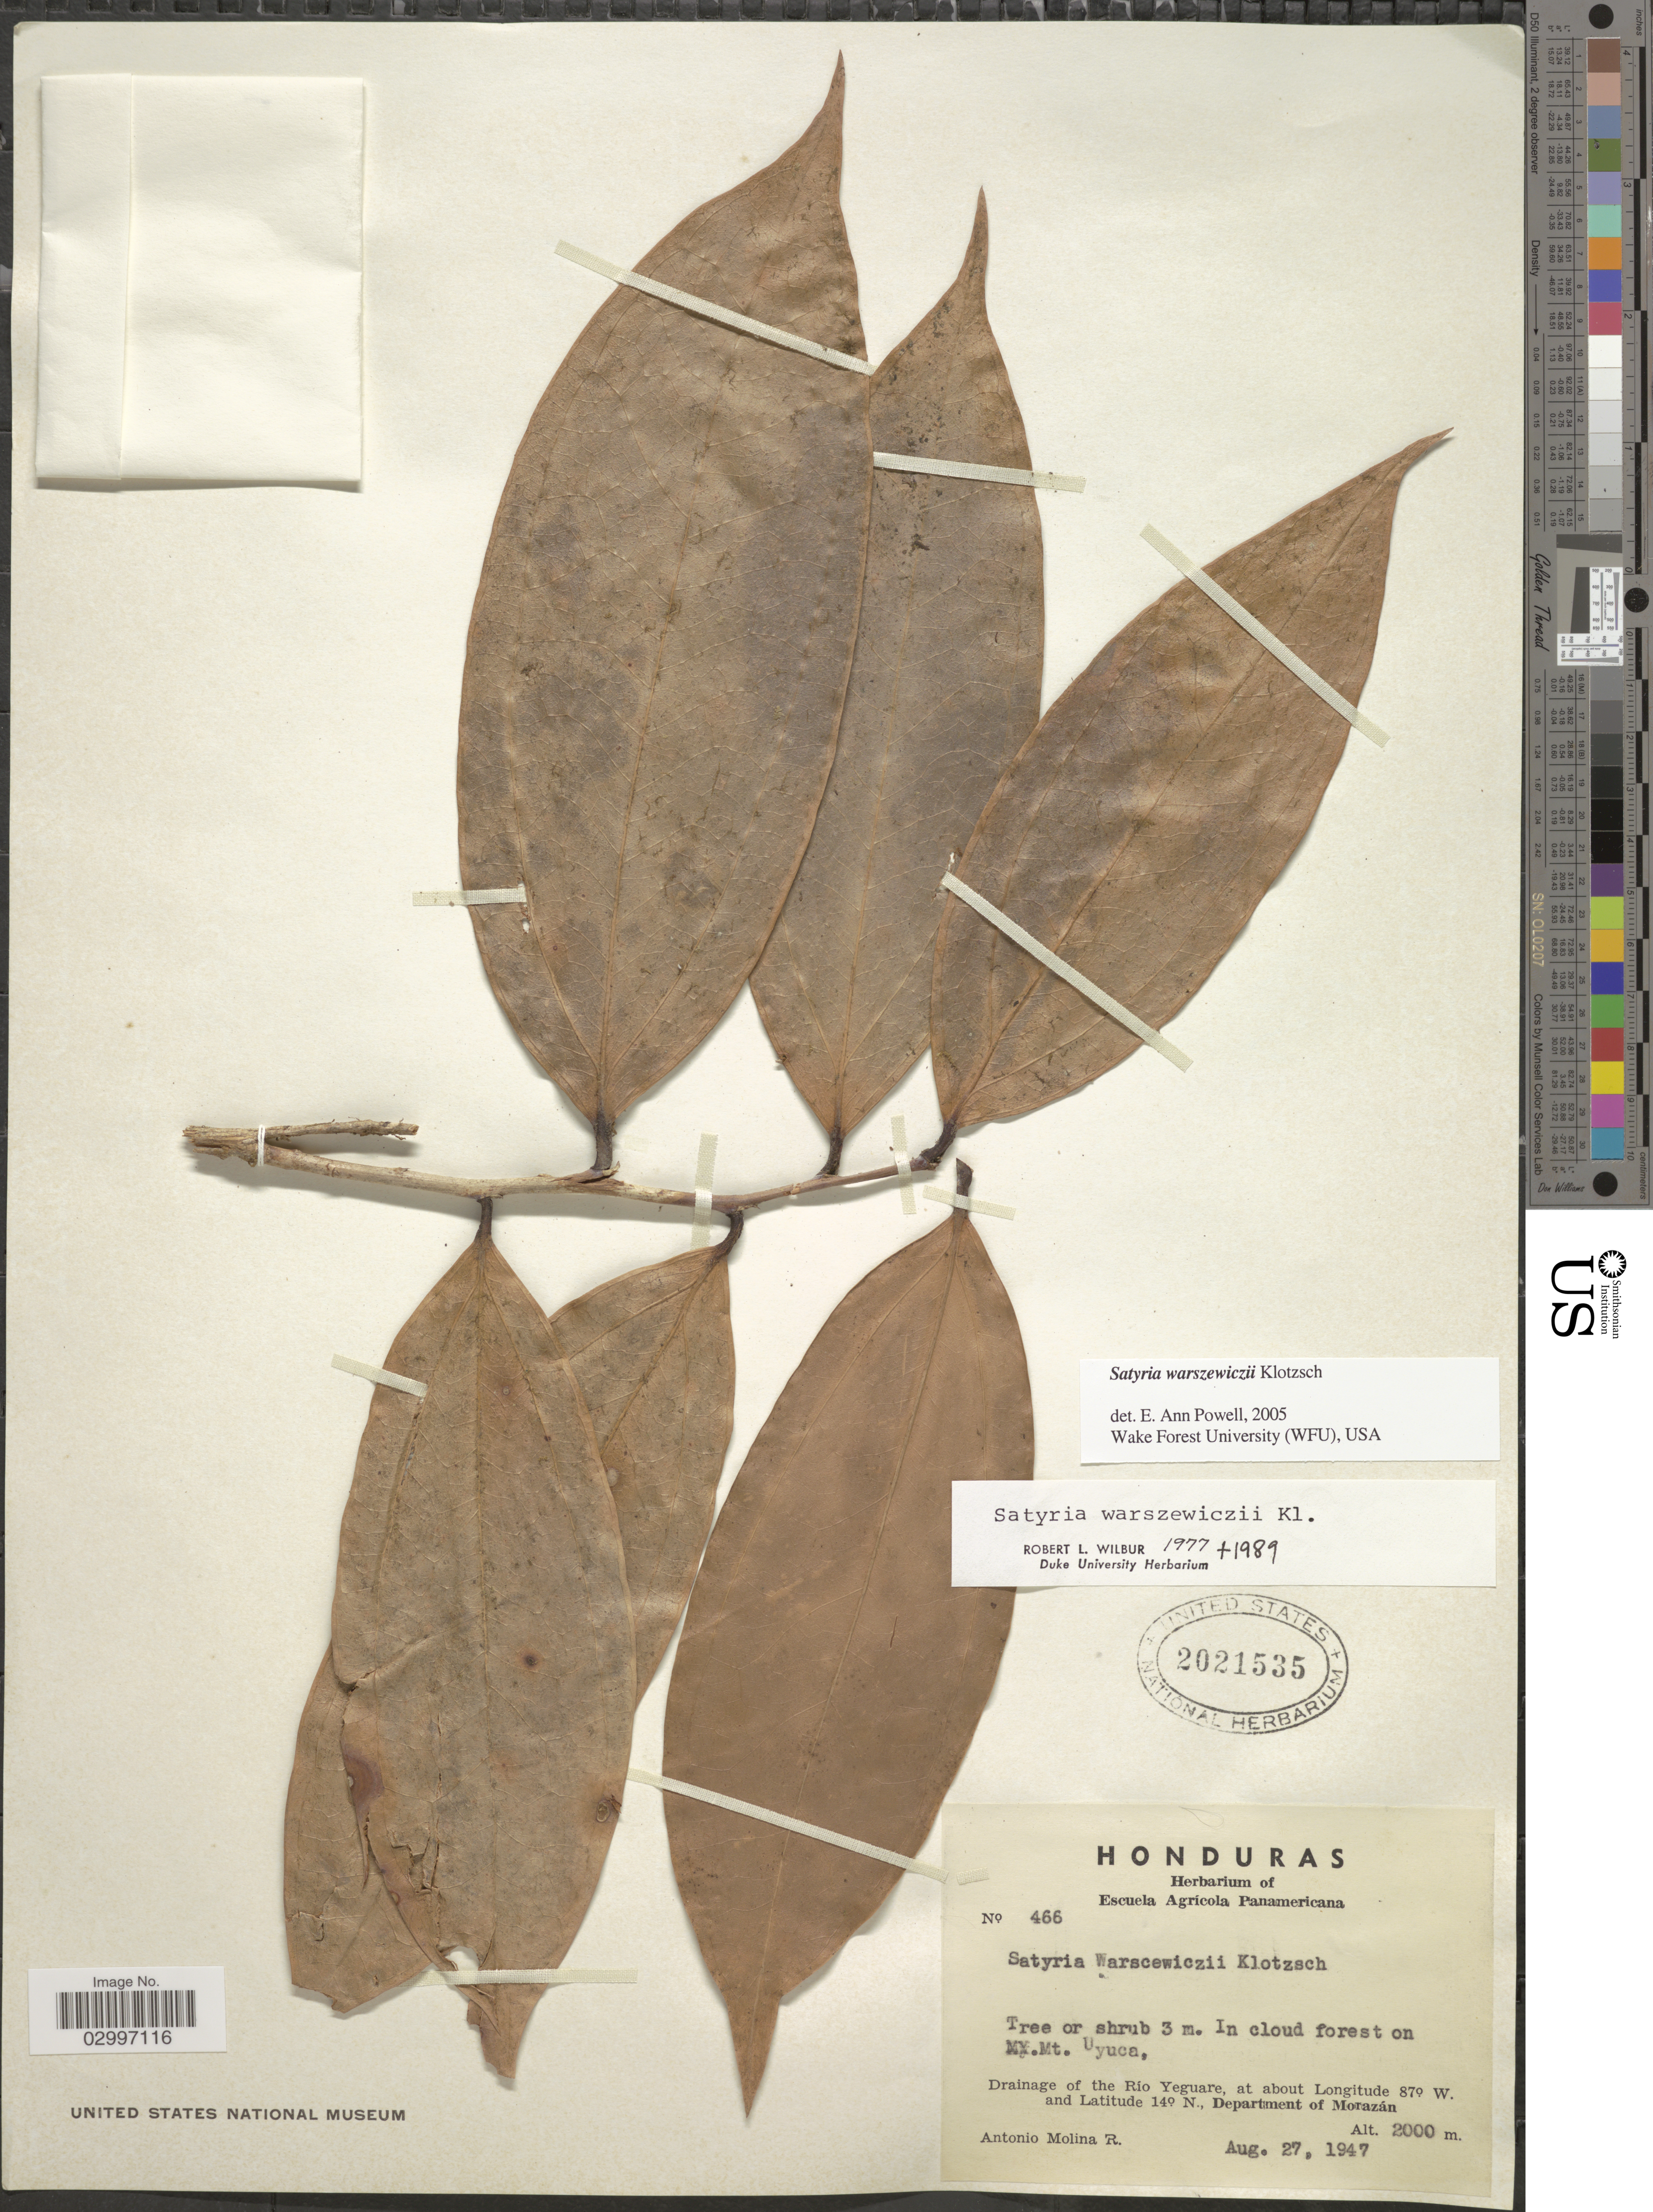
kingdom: Plantae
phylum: Tracheophyta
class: Magnoliopsida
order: Ericales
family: Ericaceae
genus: Satyria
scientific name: Satyria warszewiczii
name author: Klotzsch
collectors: A. Molina R.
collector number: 466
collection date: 1947-08-27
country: Honduras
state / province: Fco. Morazán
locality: Drainage of the Río Yeguare, Department of Morazán.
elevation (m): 2000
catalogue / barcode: US 2021535